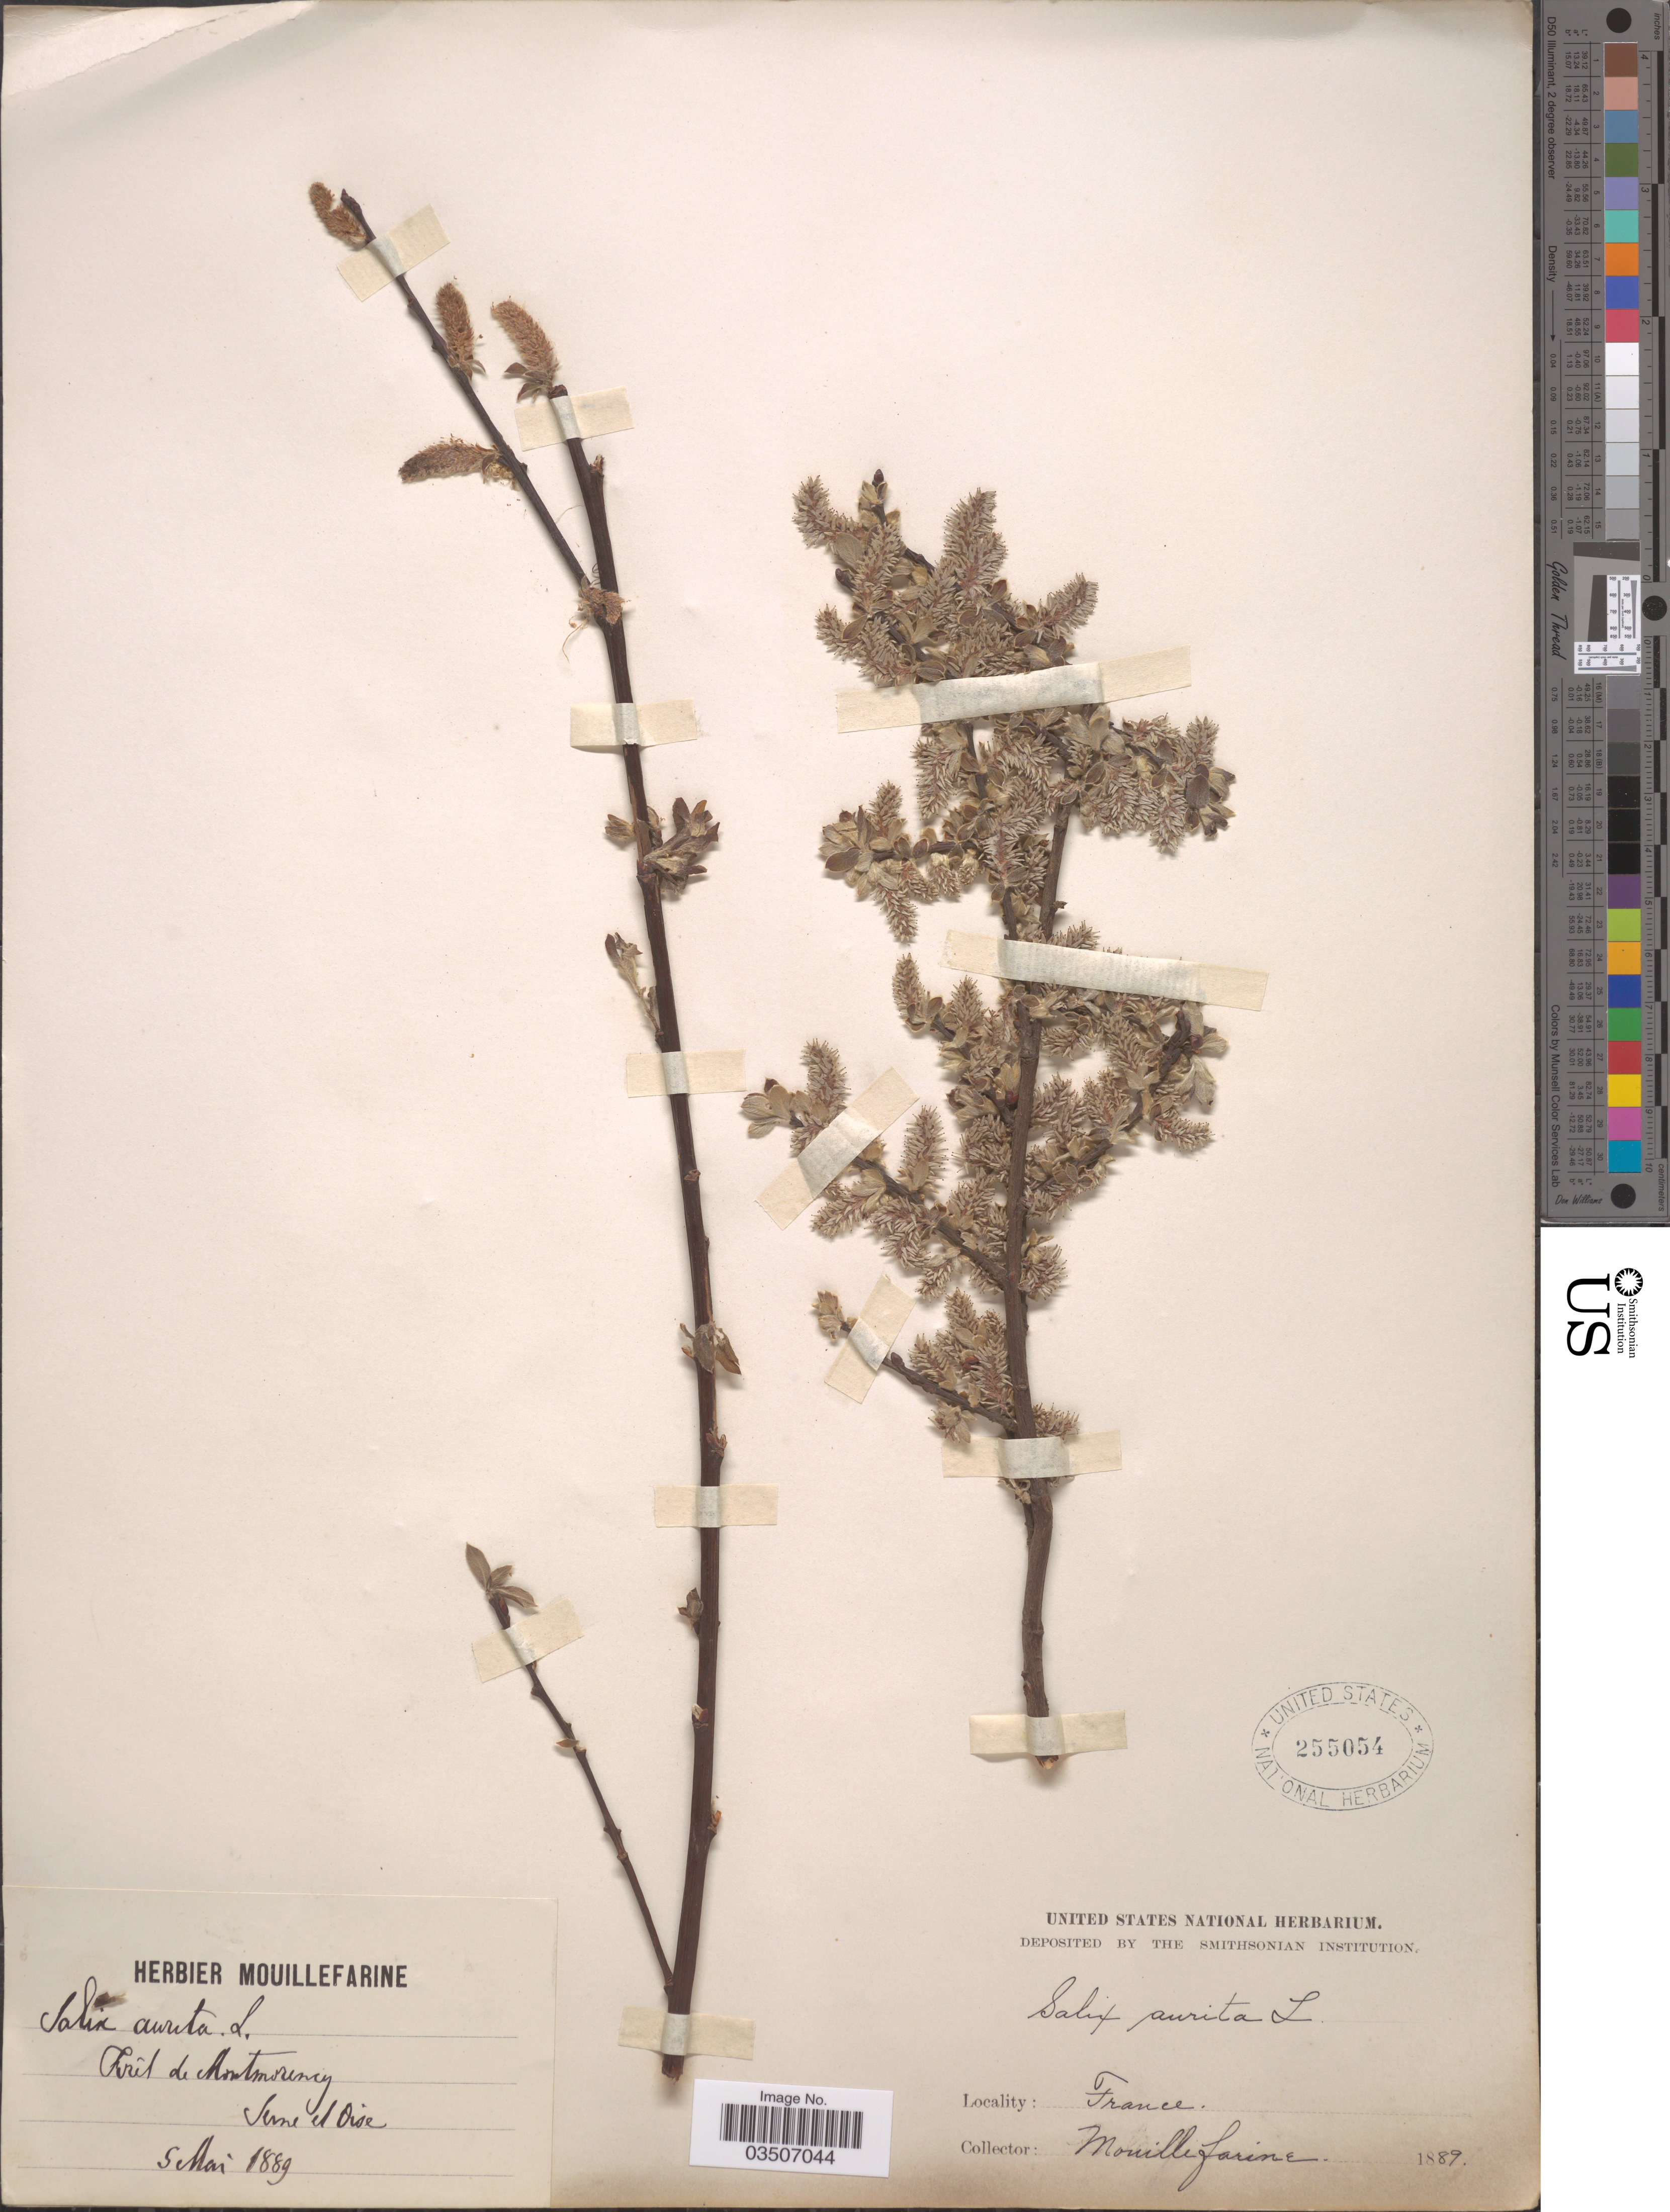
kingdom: Plantae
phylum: Tracheophyta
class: Magnoliopsida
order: Malpighiales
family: Salicaceae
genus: Salix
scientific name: Salix aurita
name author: L.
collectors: A. Mouillefarine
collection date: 1889-05-05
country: France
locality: Forêt de Montmorency. Seine et Oise.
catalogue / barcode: US 255054